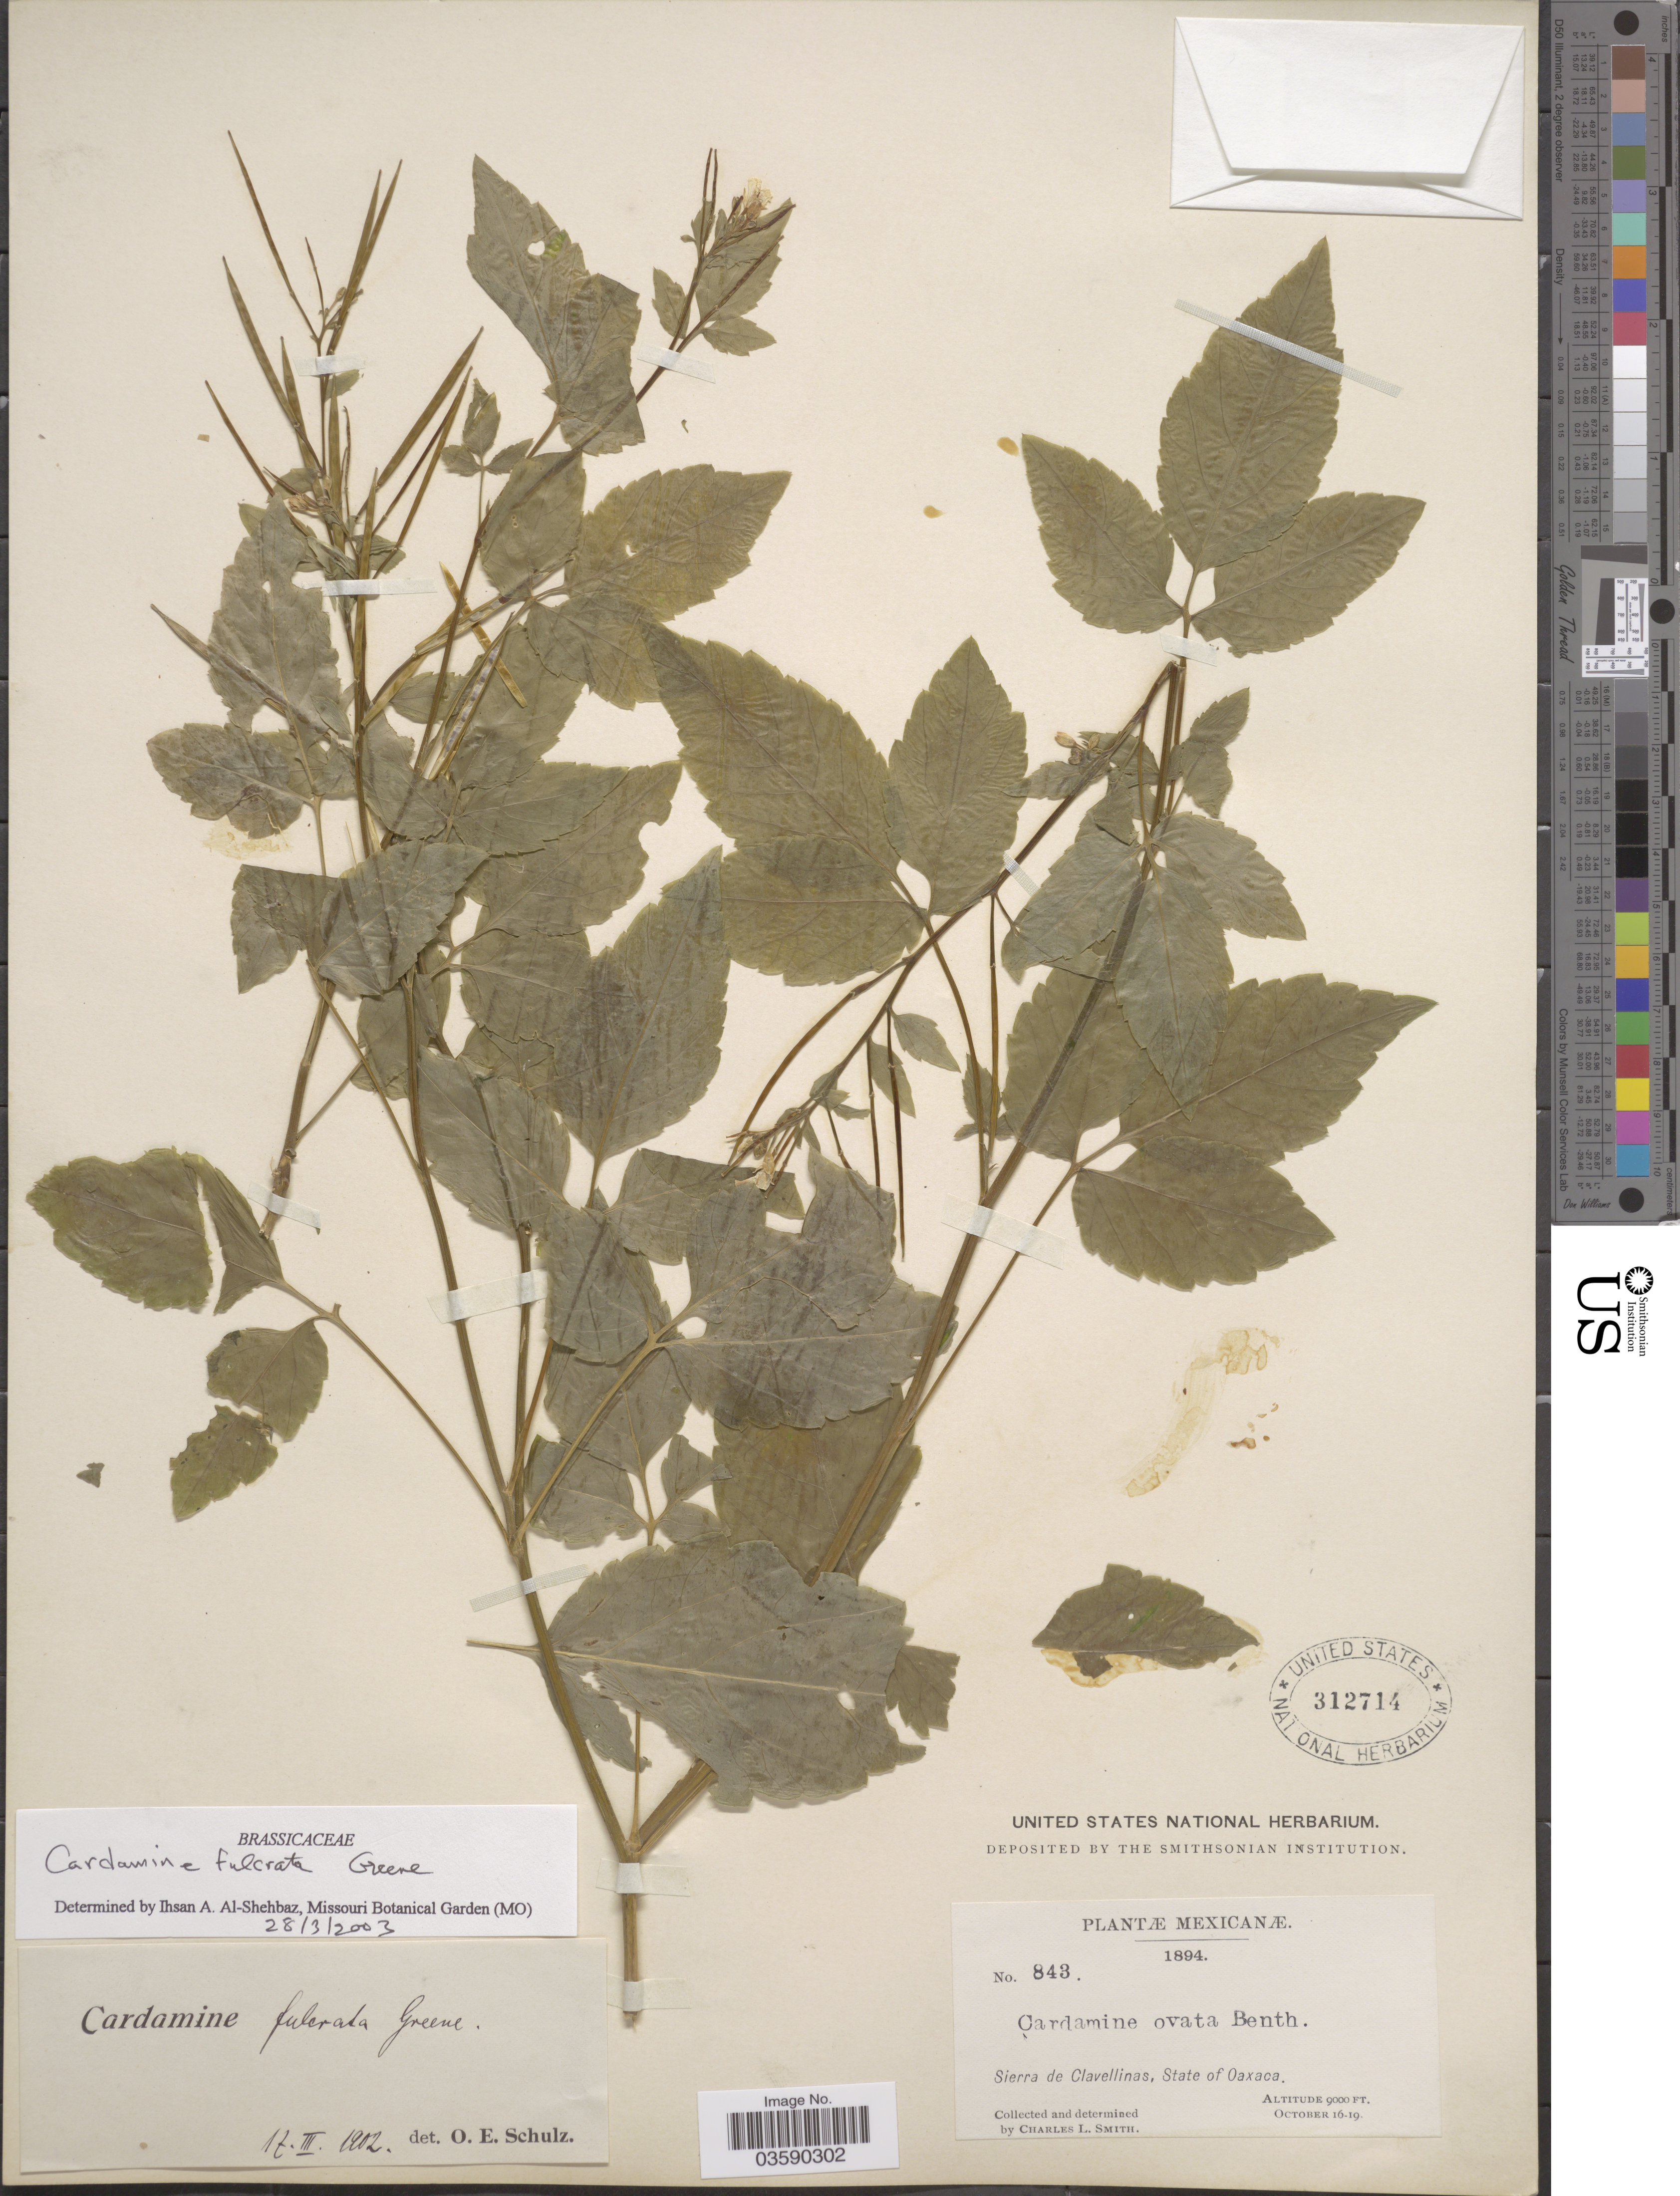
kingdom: Plantae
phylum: Tracheophyta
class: Magnoliopsida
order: Brassicales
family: Brassicaceae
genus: Cardamine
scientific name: Cardamine fulcrata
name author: Greene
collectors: C. L. Smith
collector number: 843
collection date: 1894-10-16/1894-10-19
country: Mexico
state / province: Oaxaca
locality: Sierra de Clavellinas.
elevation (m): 2743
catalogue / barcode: US 312714